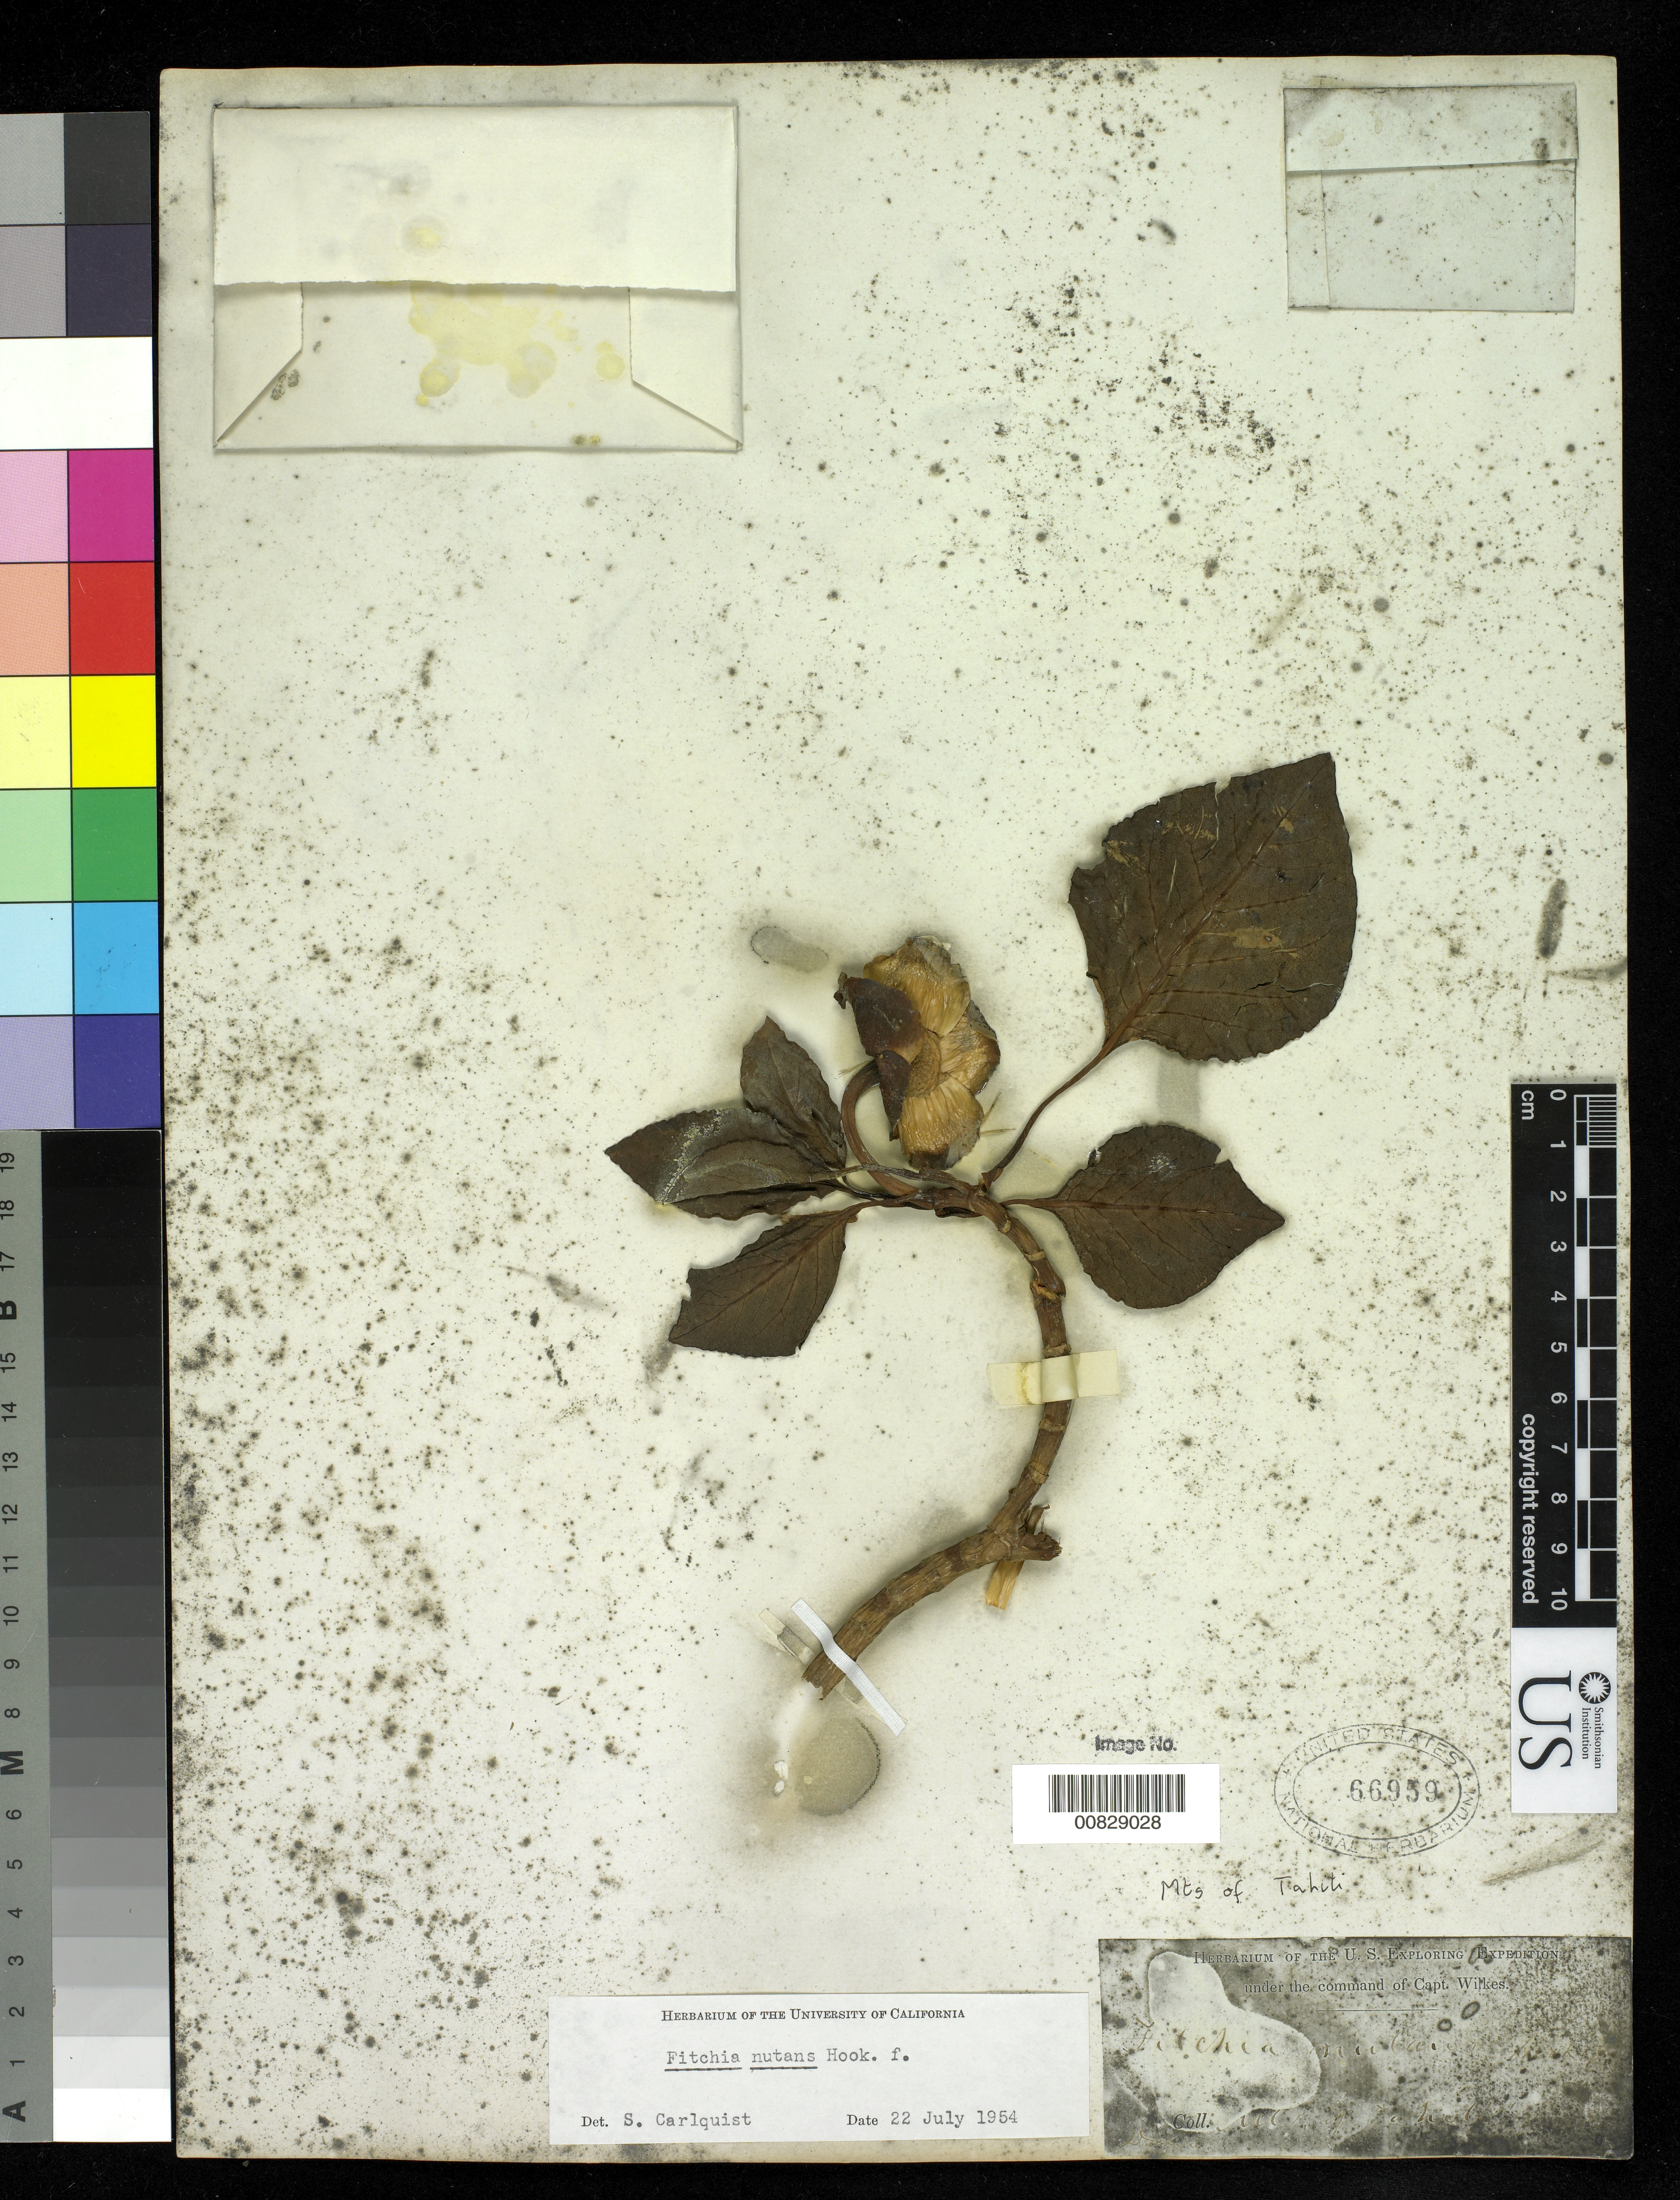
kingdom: Plantae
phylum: Tracheophyta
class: Magnoliopsida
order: Asterales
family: Asteraceae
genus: Fitchia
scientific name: Fitchia nutans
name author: Hook. f.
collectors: Wilkes Explor. Exped.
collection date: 1838/1842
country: French Polynesia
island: Tahiti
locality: Mts. Of Tahiti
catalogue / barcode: US 66959